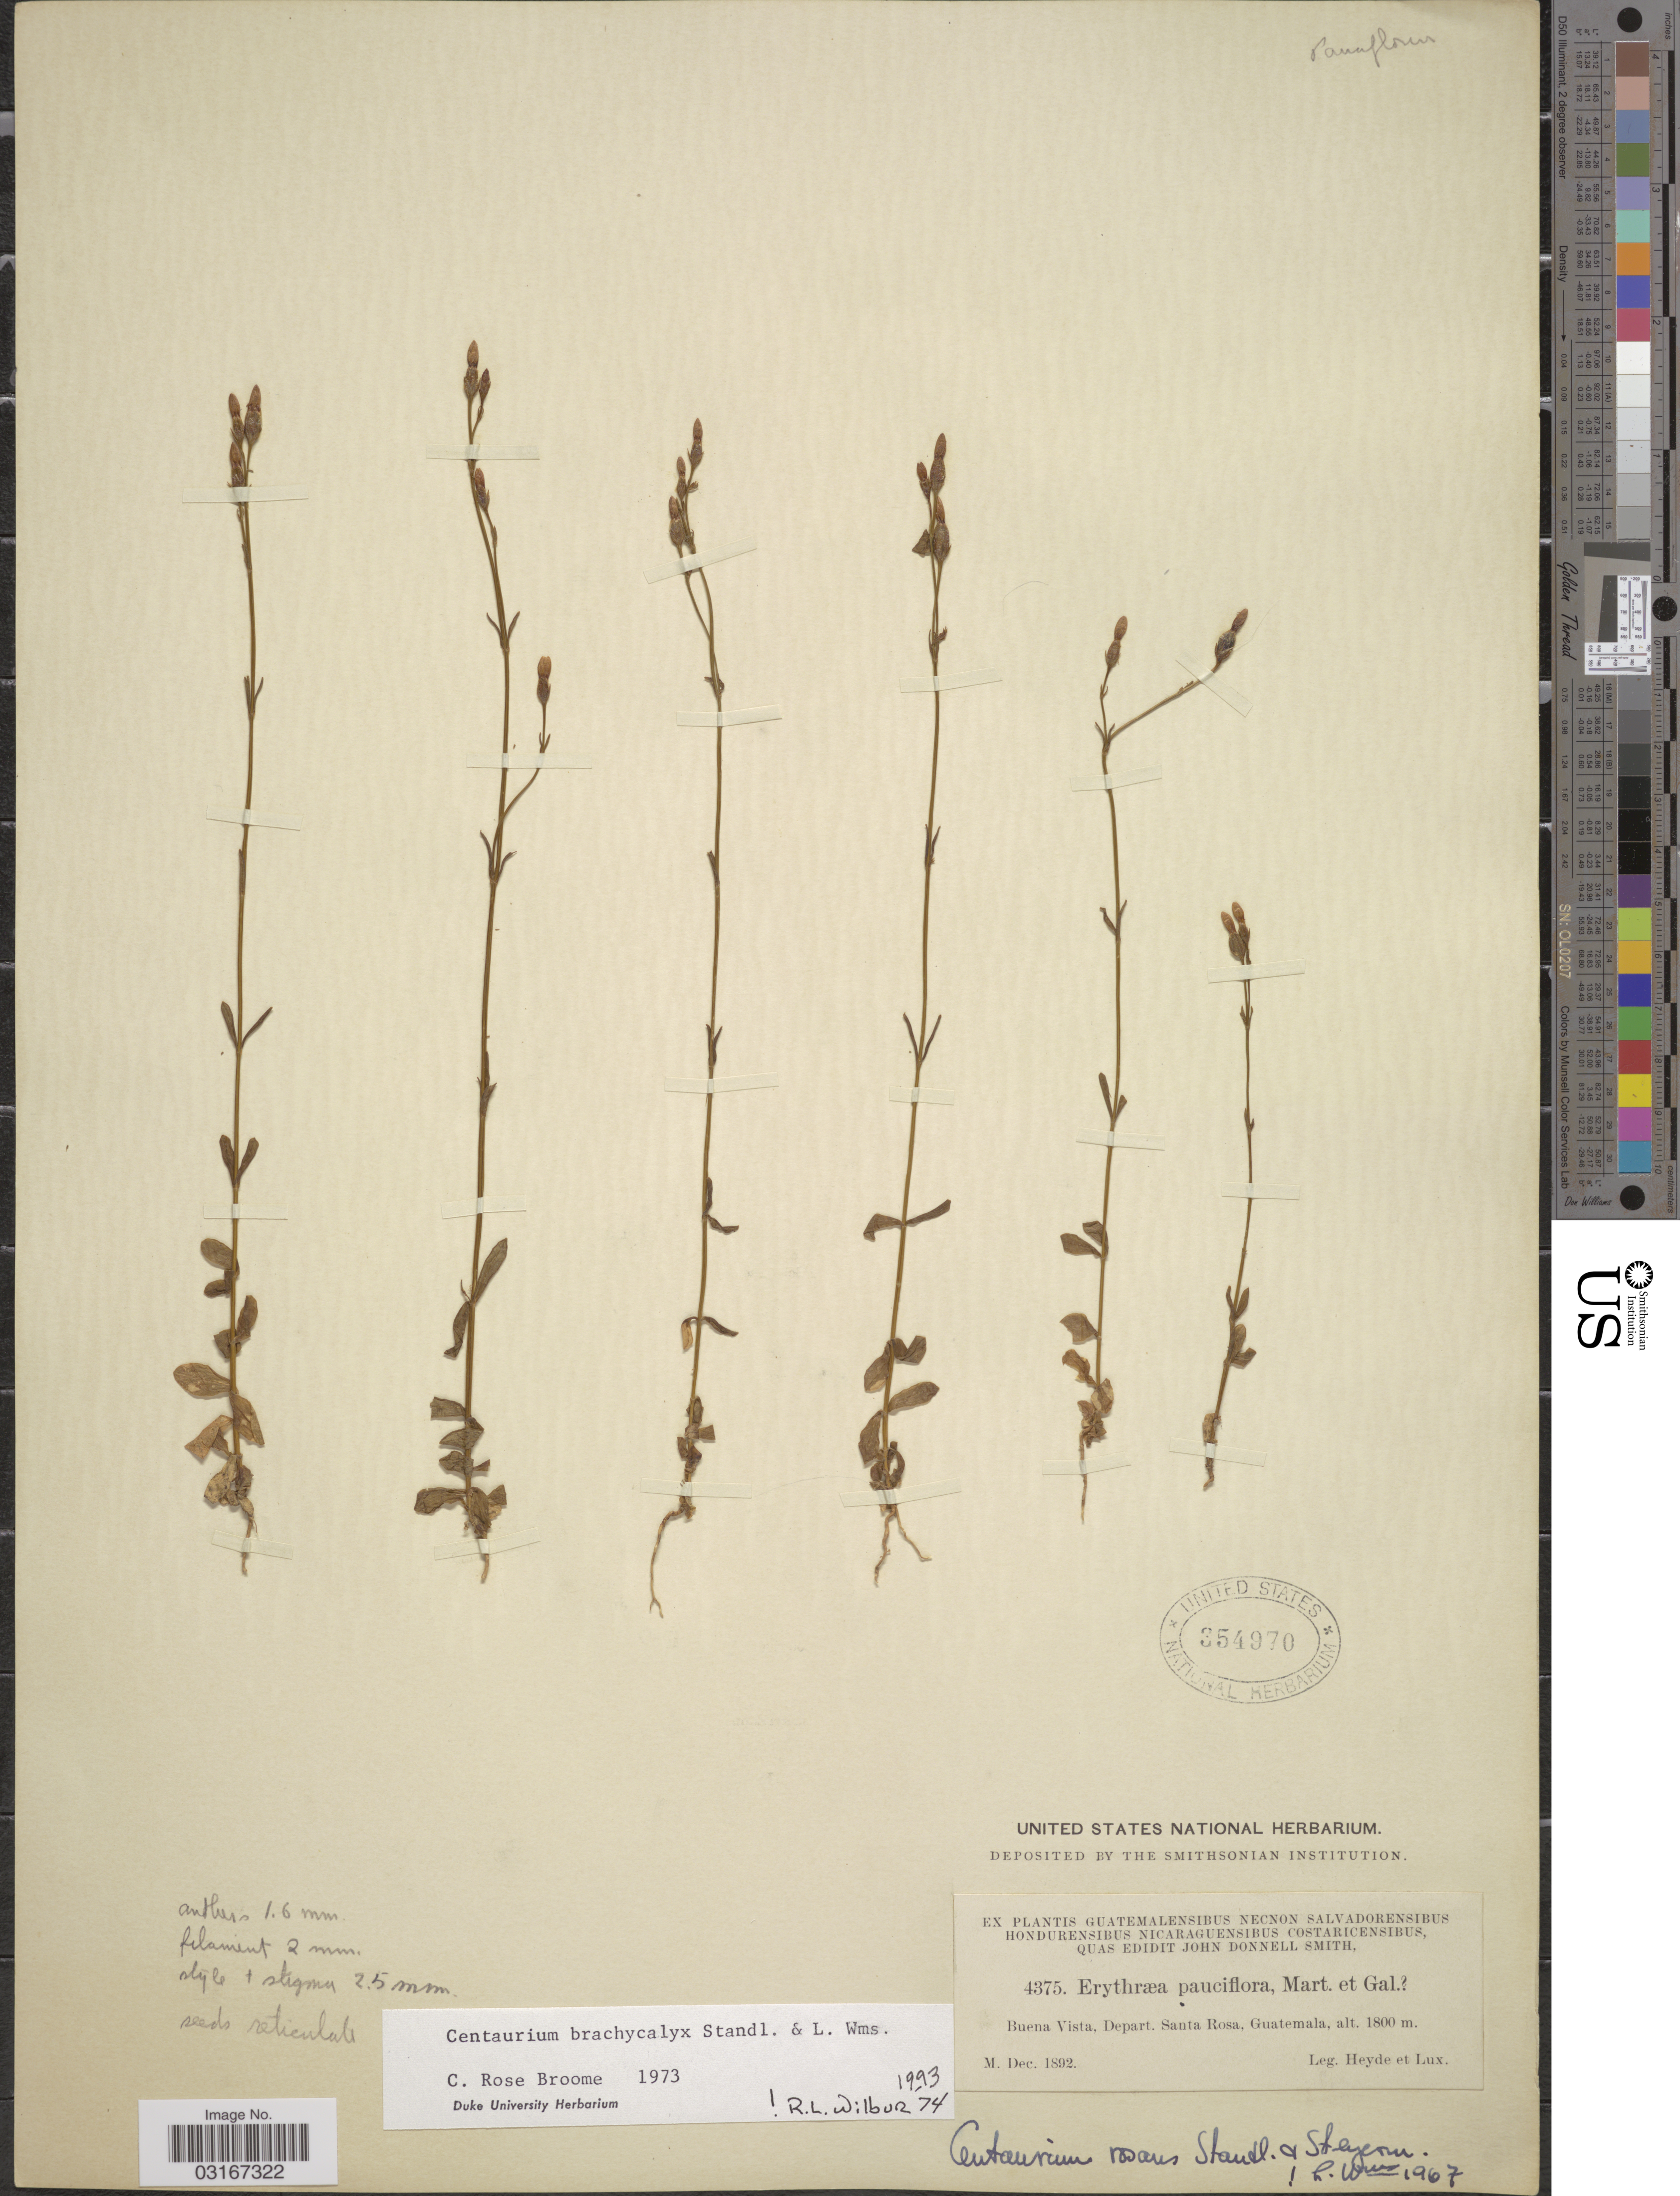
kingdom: Plantae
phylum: Tracheophyta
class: Magnoliopsida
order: Gentianales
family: Gentianaceae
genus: Centaurium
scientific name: Centaurium brachycalyx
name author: Standl. & L.O. Williams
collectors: Heyde & Lux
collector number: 4375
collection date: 1892-12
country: Guatemala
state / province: Santa Rosa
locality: Buena Vista, Depart. Santa Rosa.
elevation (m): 1800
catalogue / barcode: US 354970